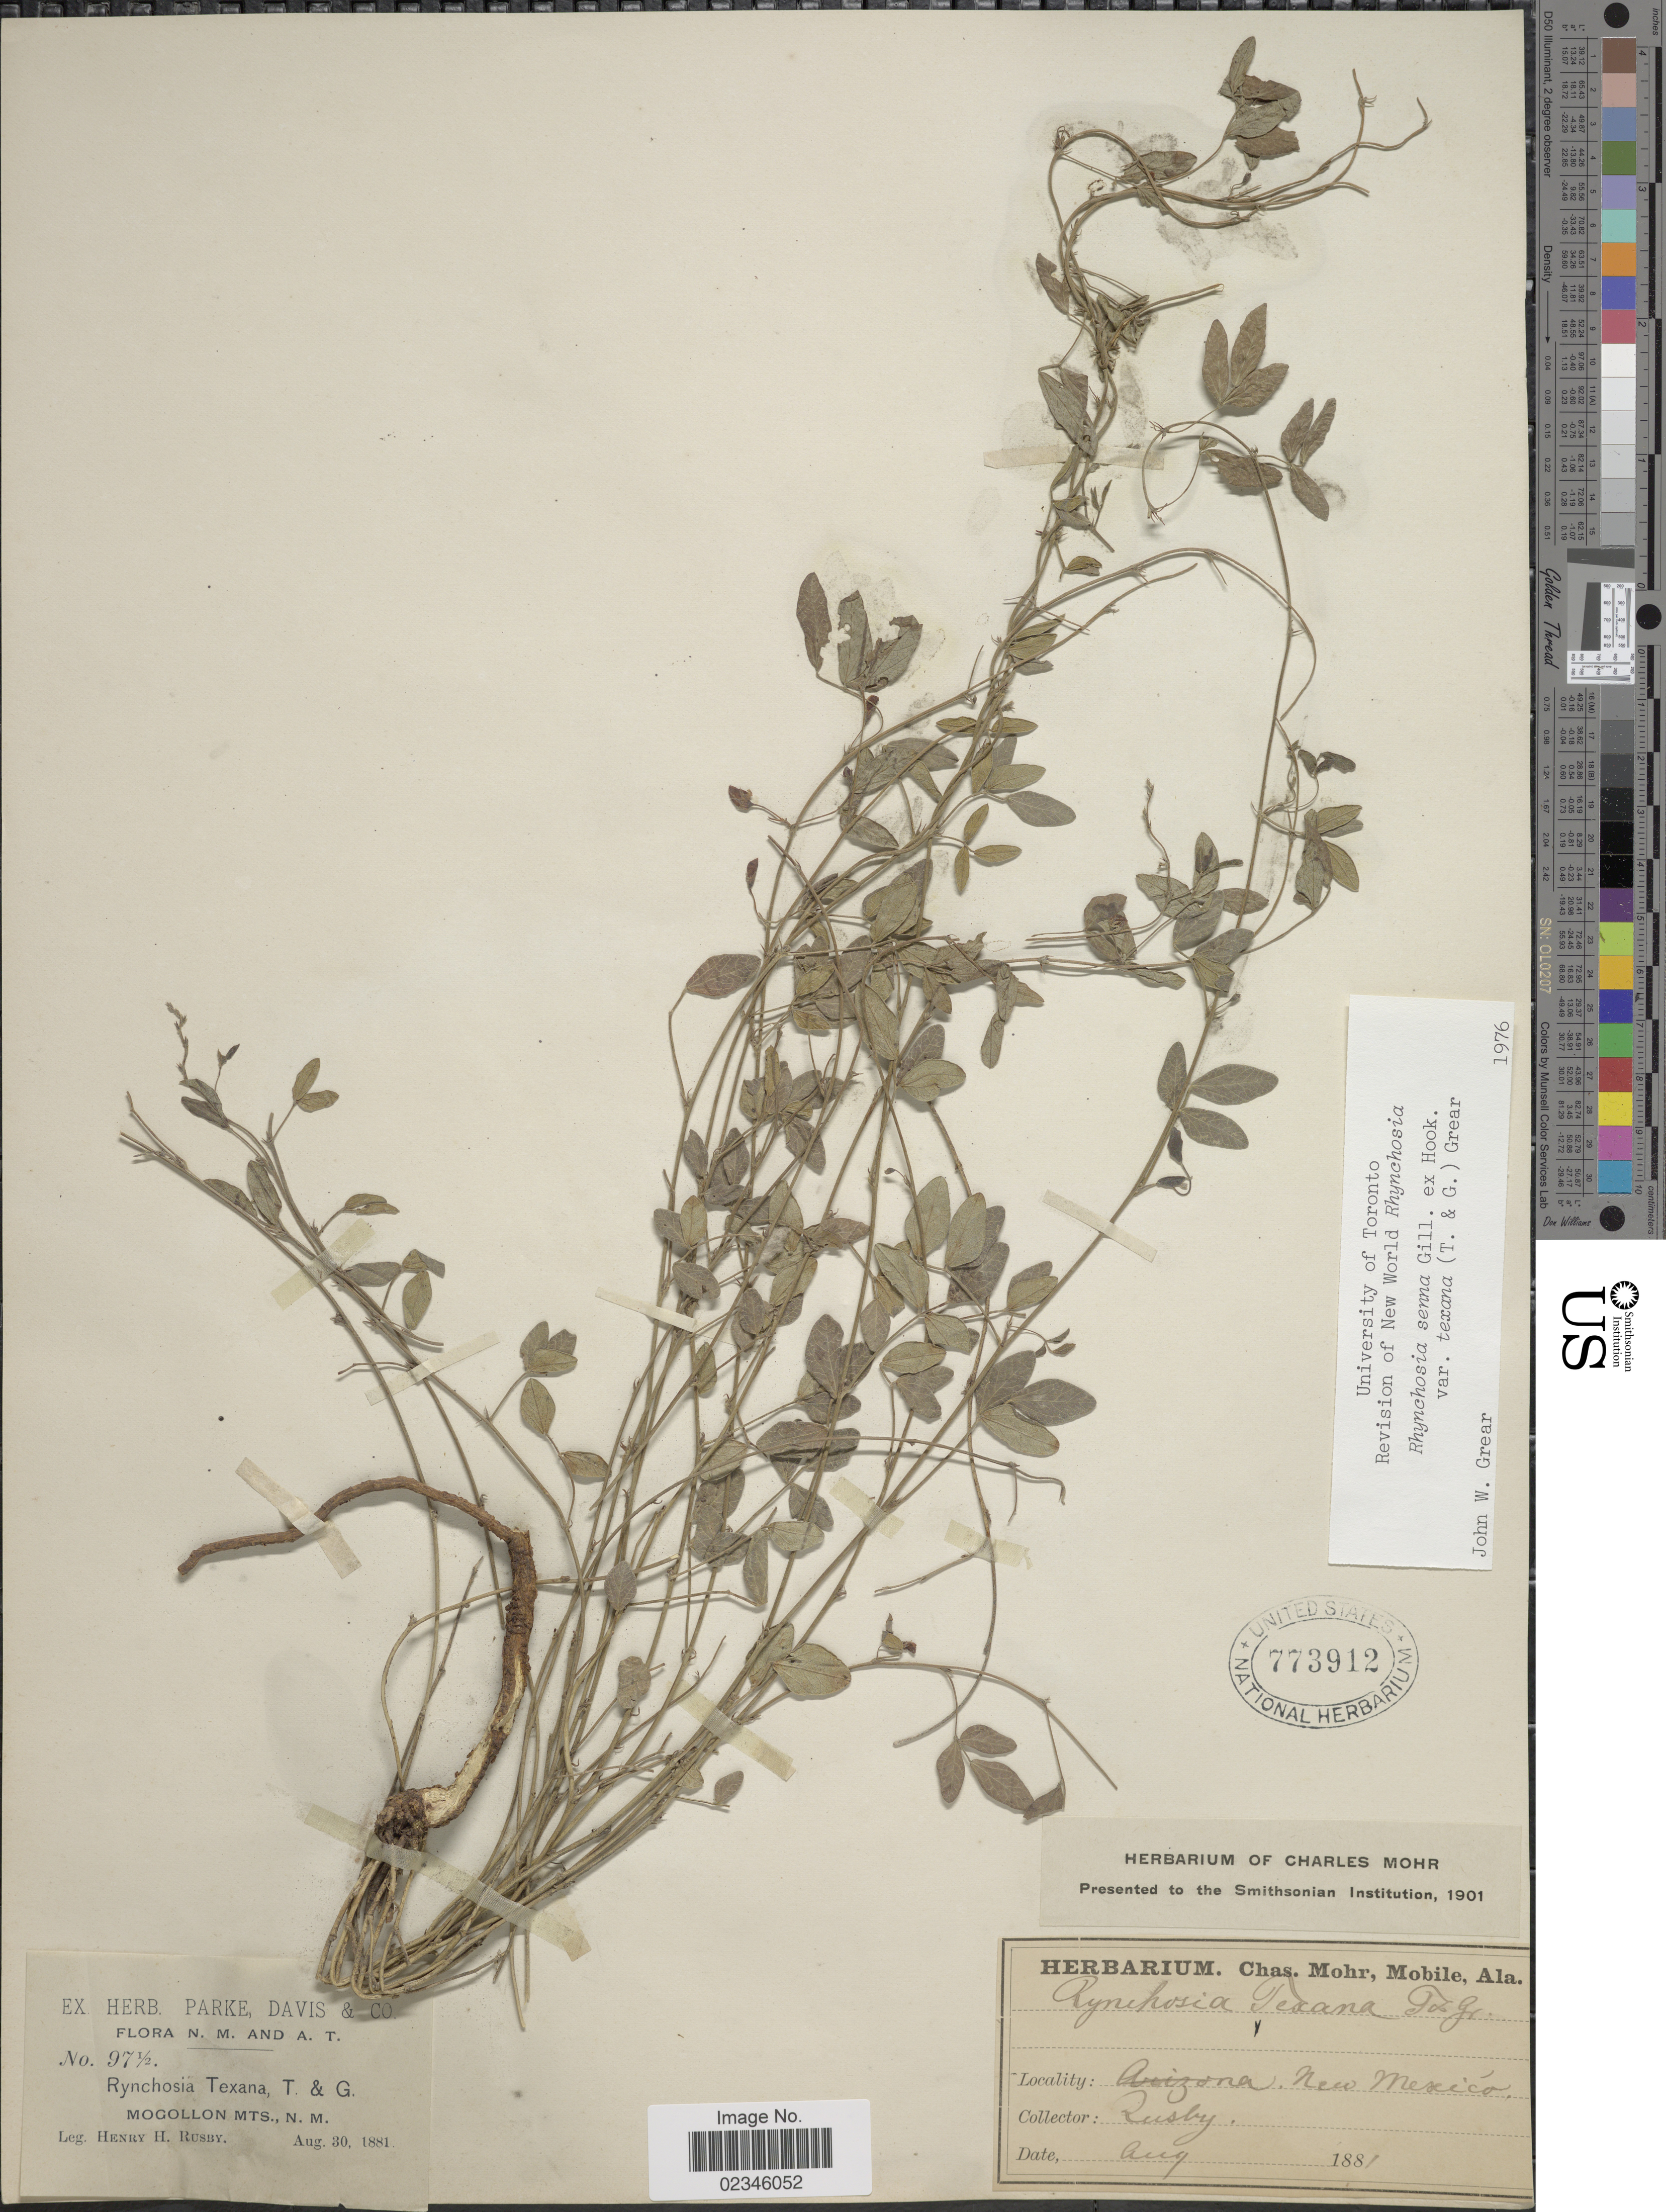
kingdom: Plantae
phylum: Tracheophyta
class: Magnoliopsida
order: Fabales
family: Fabaceae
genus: Rhynchosia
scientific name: Rhynchosia senna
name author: Gillies ex Hook.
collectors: H. H. Rusby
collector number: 971/2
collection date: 1881-08-30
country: United States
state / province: New Mexico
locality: Mogollon Mts.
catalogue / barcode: US 773912